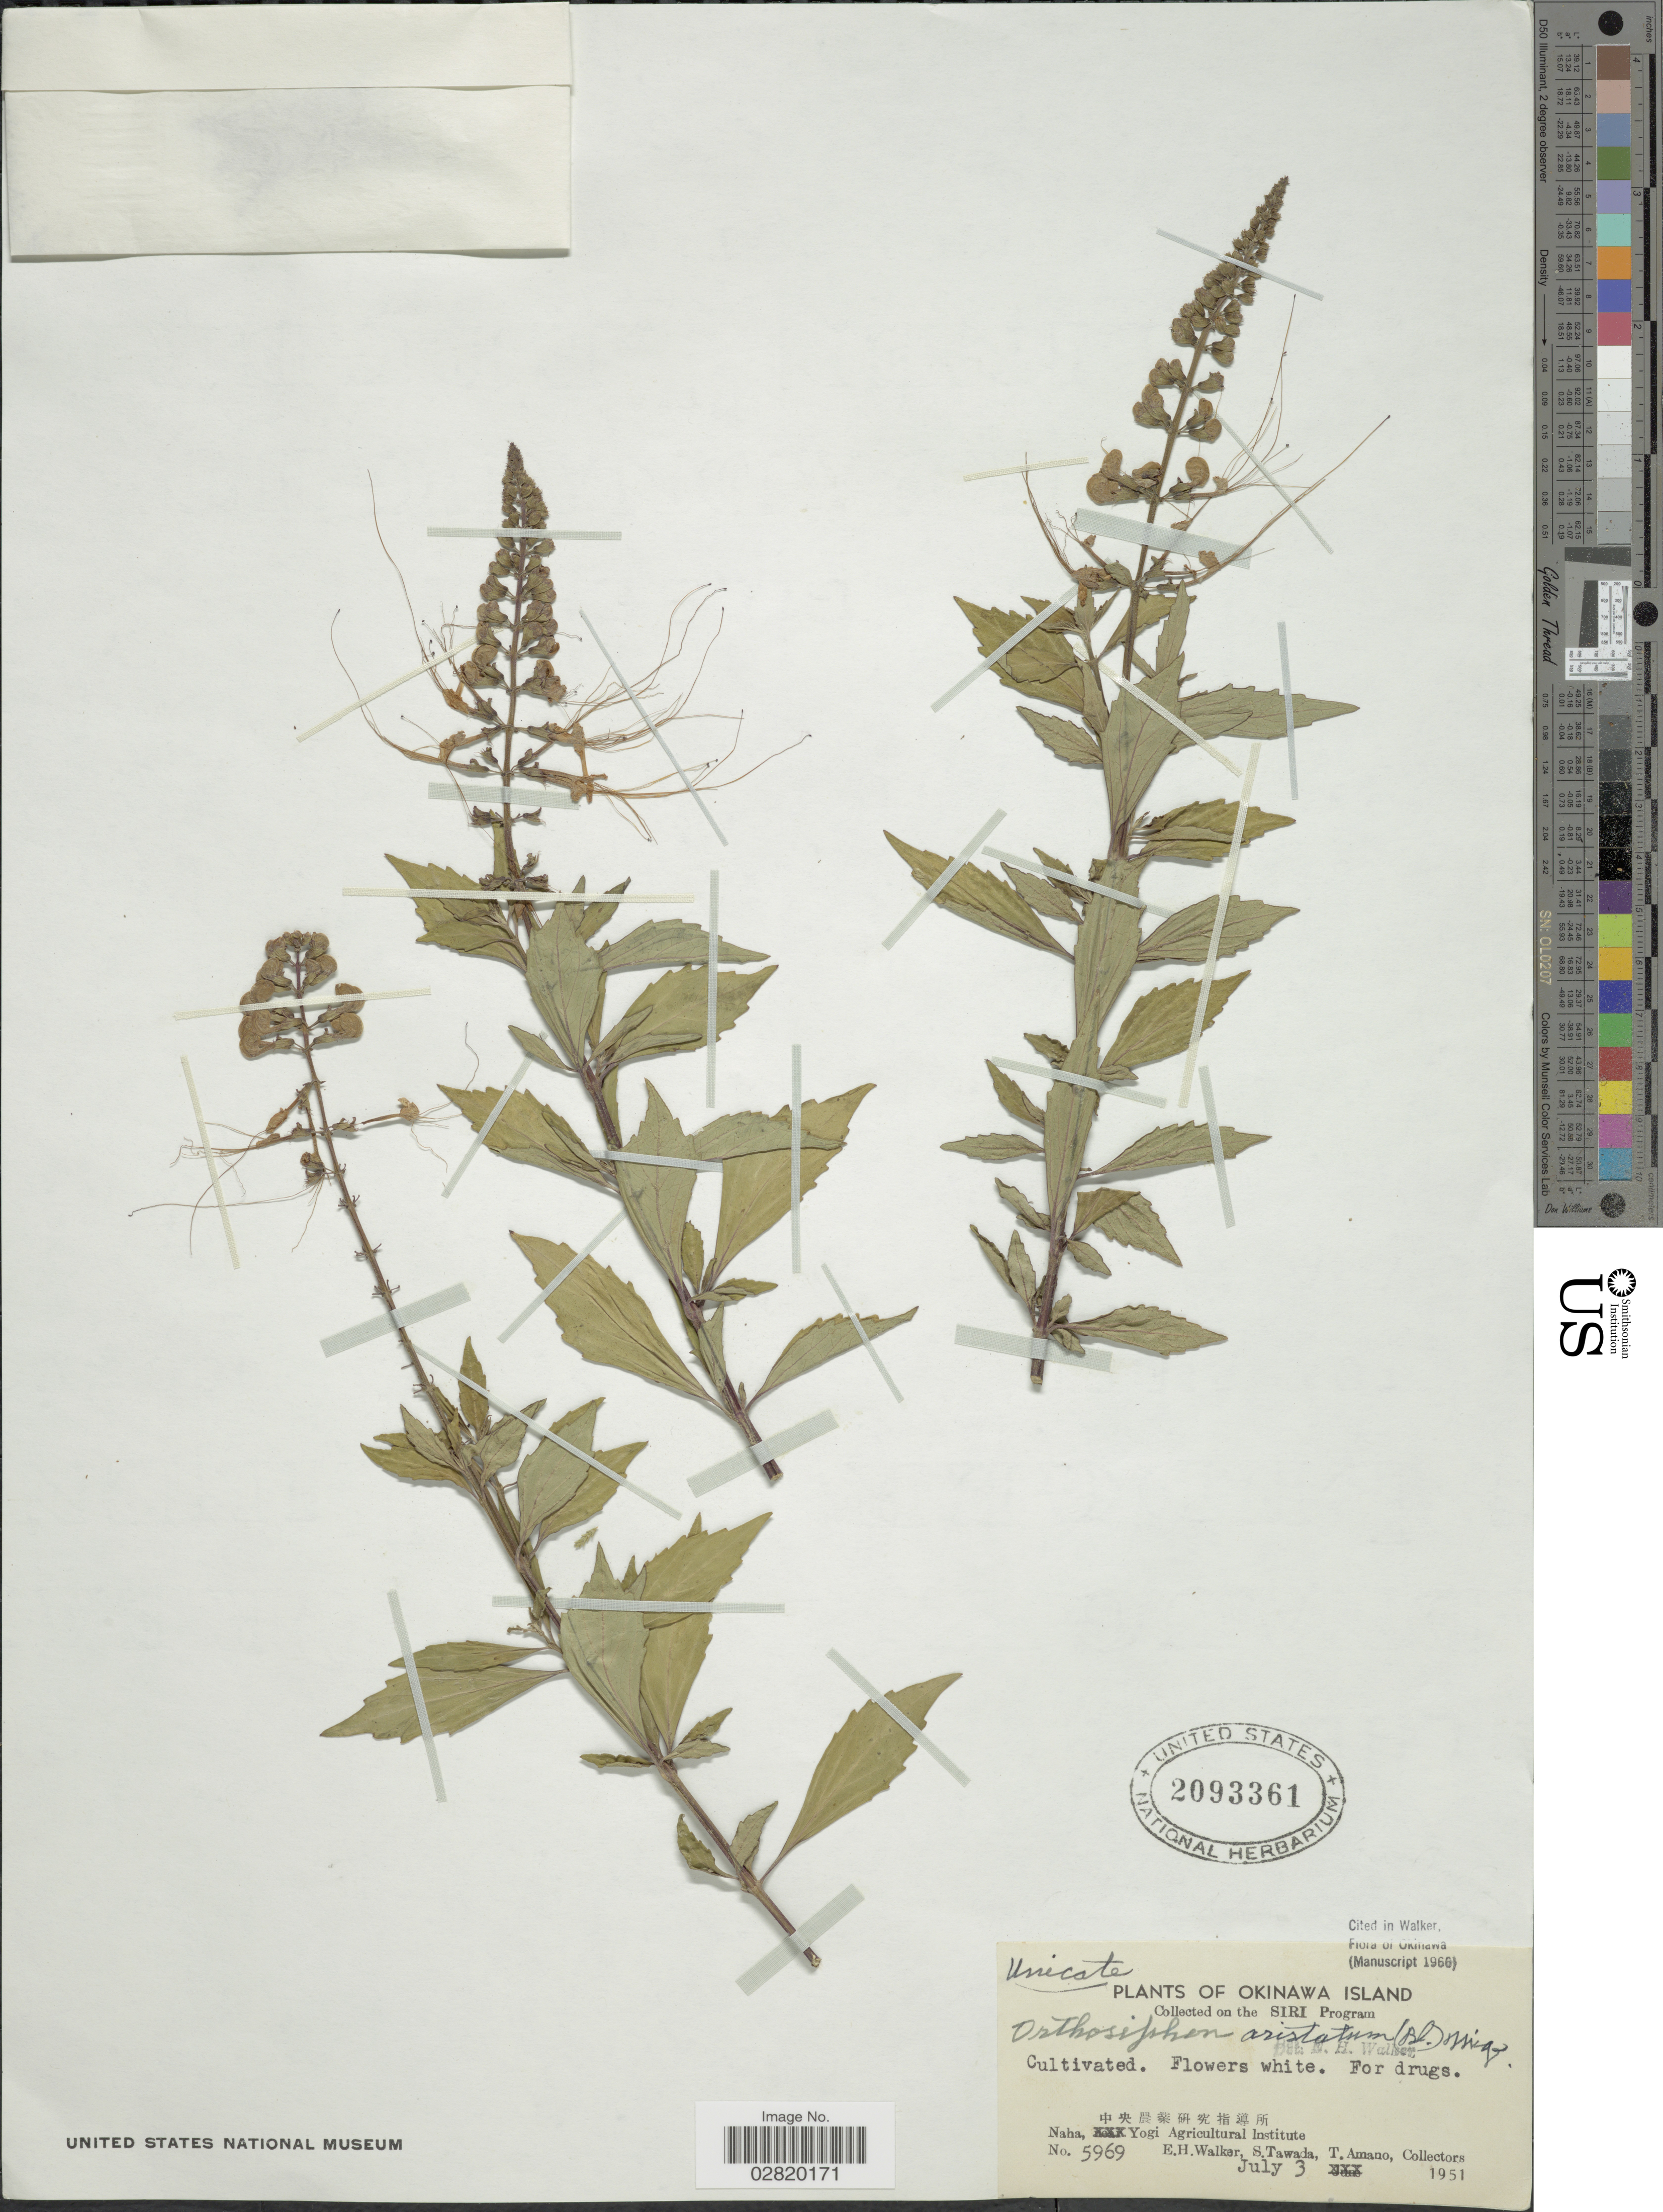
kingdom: Plantae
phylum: Tracheophyta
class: Magnoliopsida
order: Lamiales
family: Lamiaceae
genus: Orthosiphon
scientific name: Orthosiphon aristatus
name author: (Blume) Miq.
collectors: E. H. Walker, S. Tawada & T. Amano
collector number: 5969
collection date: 1951-07-03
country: Japan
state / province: Okinawa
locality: Okinawa Island, X, Naha, Yogi Agricultural Institute.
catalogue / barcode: US 2093361